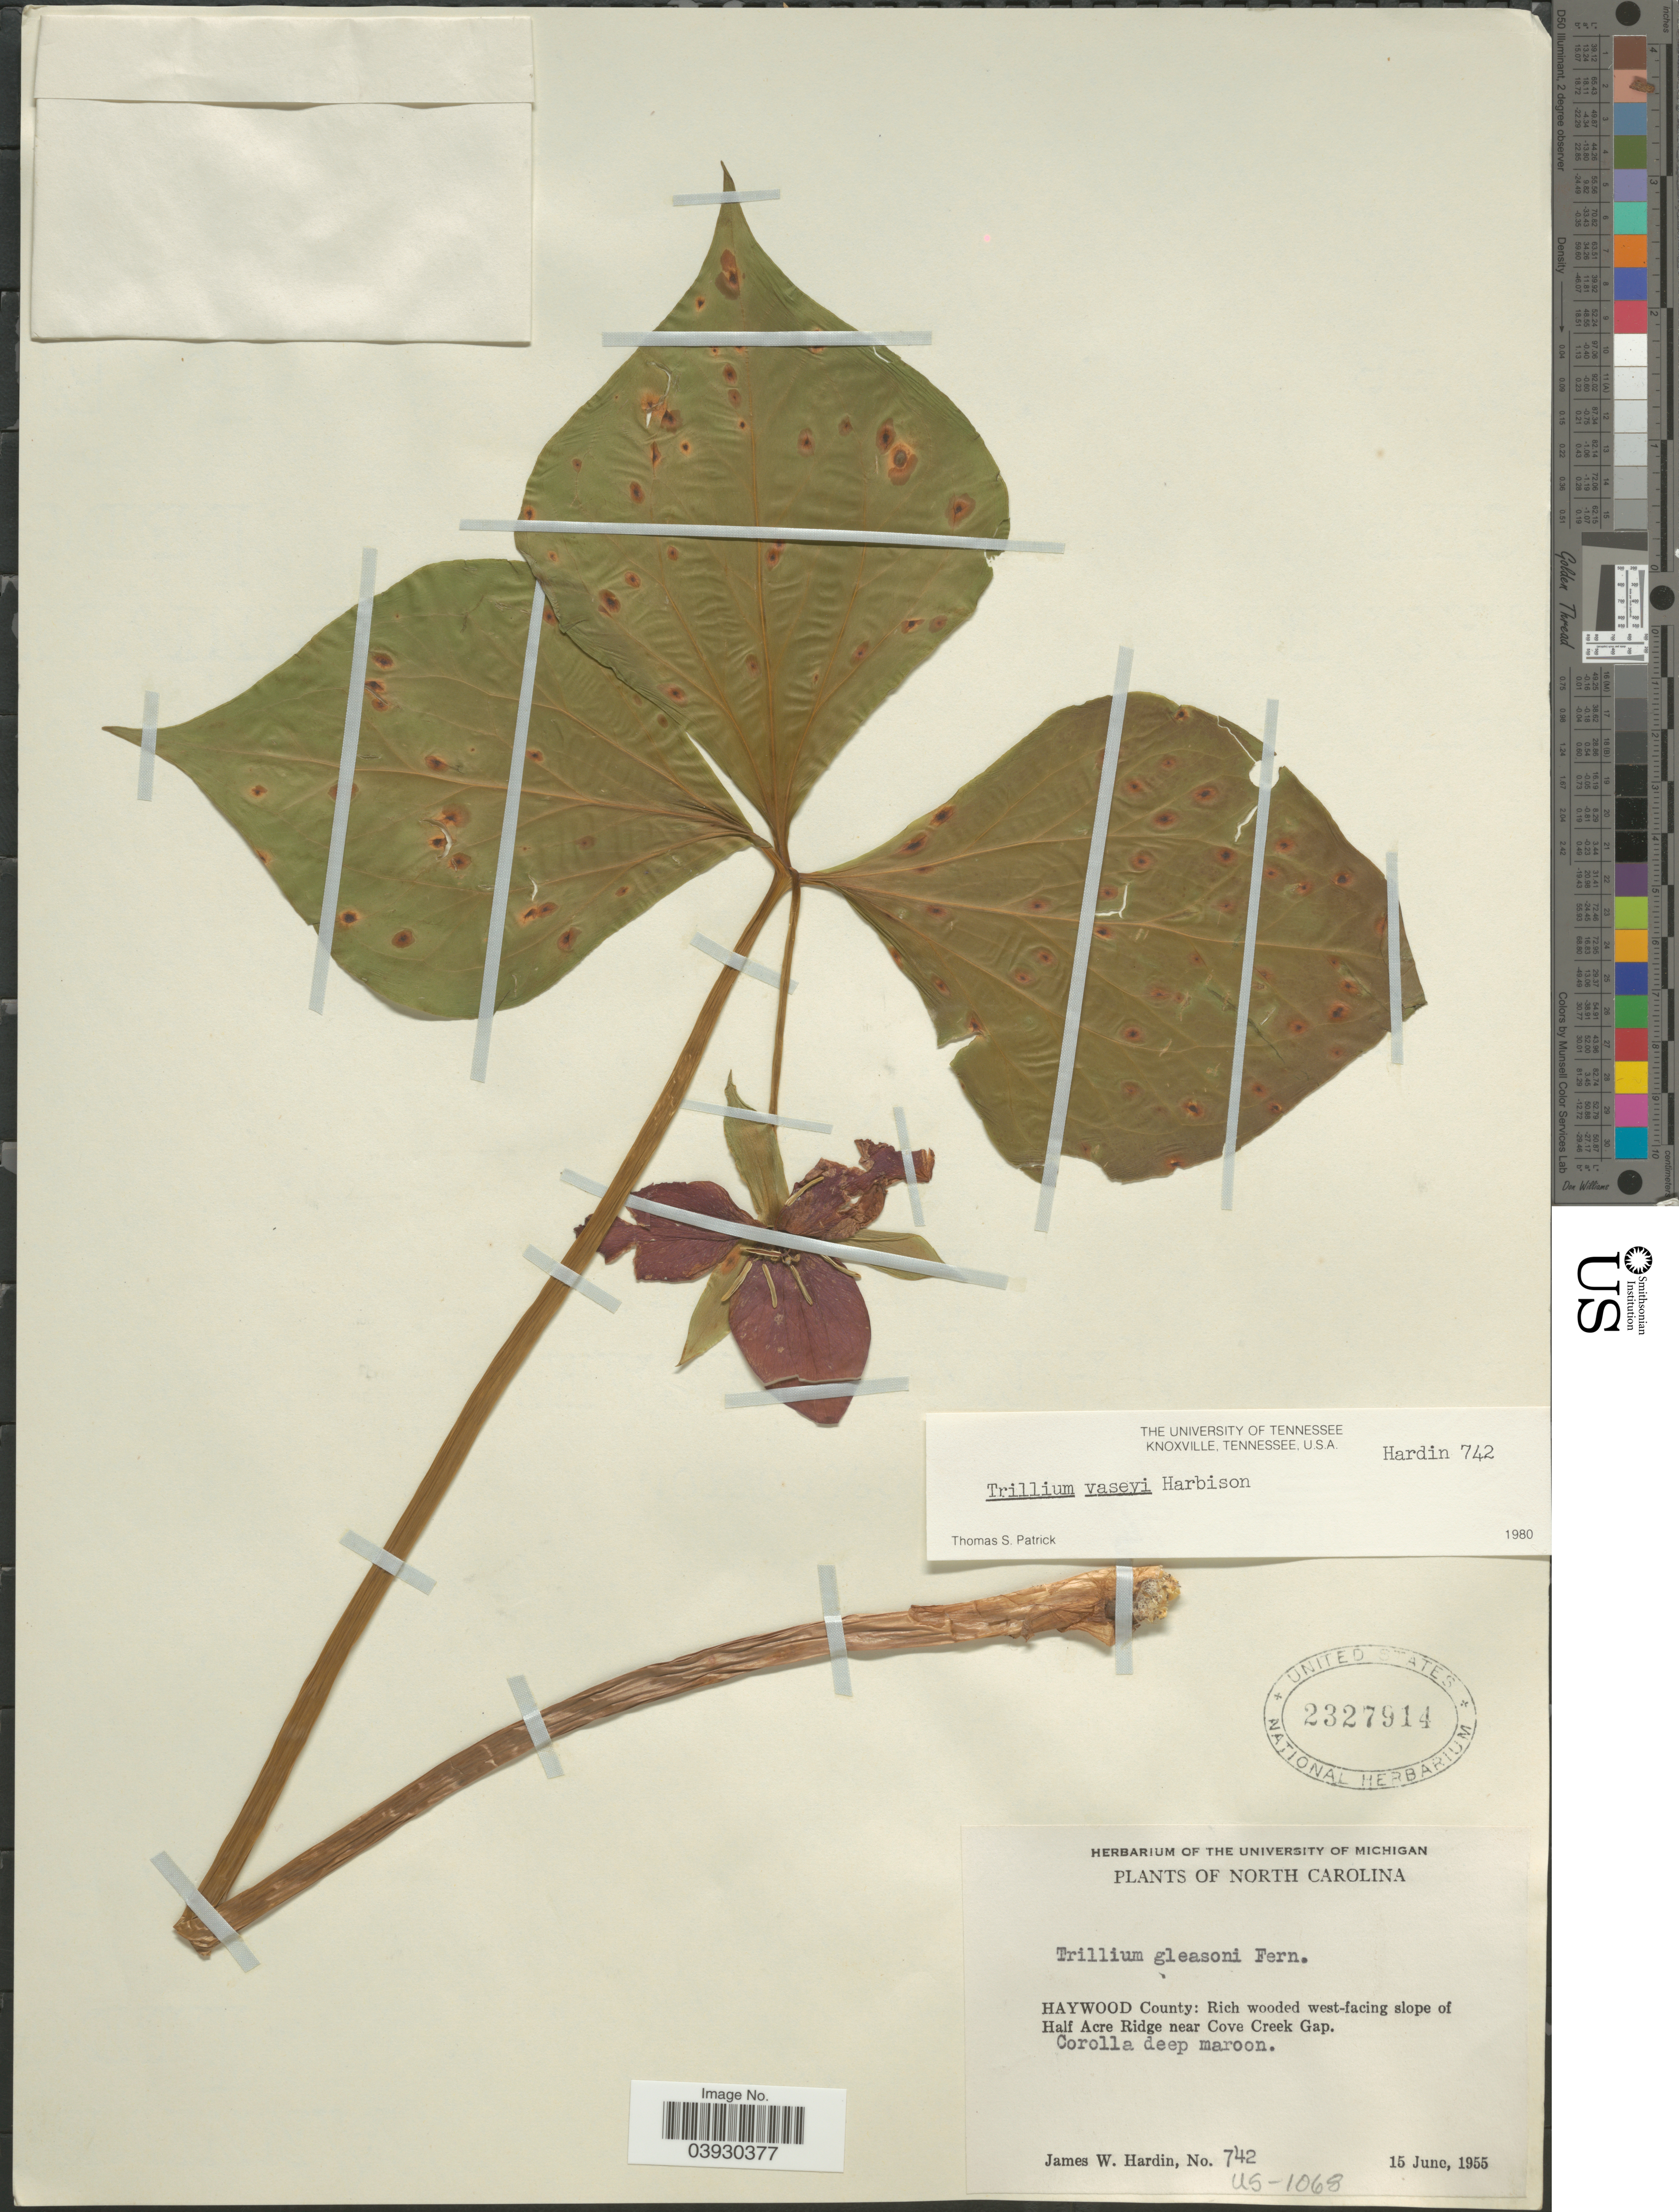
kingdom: Plantae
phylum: Tracheophyta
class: Liliopsida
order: Liliales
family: Melanthiaceae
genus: Trillium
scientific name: Trillium vaseyi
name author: Harb.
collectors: J. W. Hardin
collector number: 742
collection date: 1955-06-15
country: United States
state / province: North Carolina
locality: Haywood County: Rich wooded west-facing slope of Half Acre Ridge near Cove Creek Gap.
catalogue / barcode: US 2327914